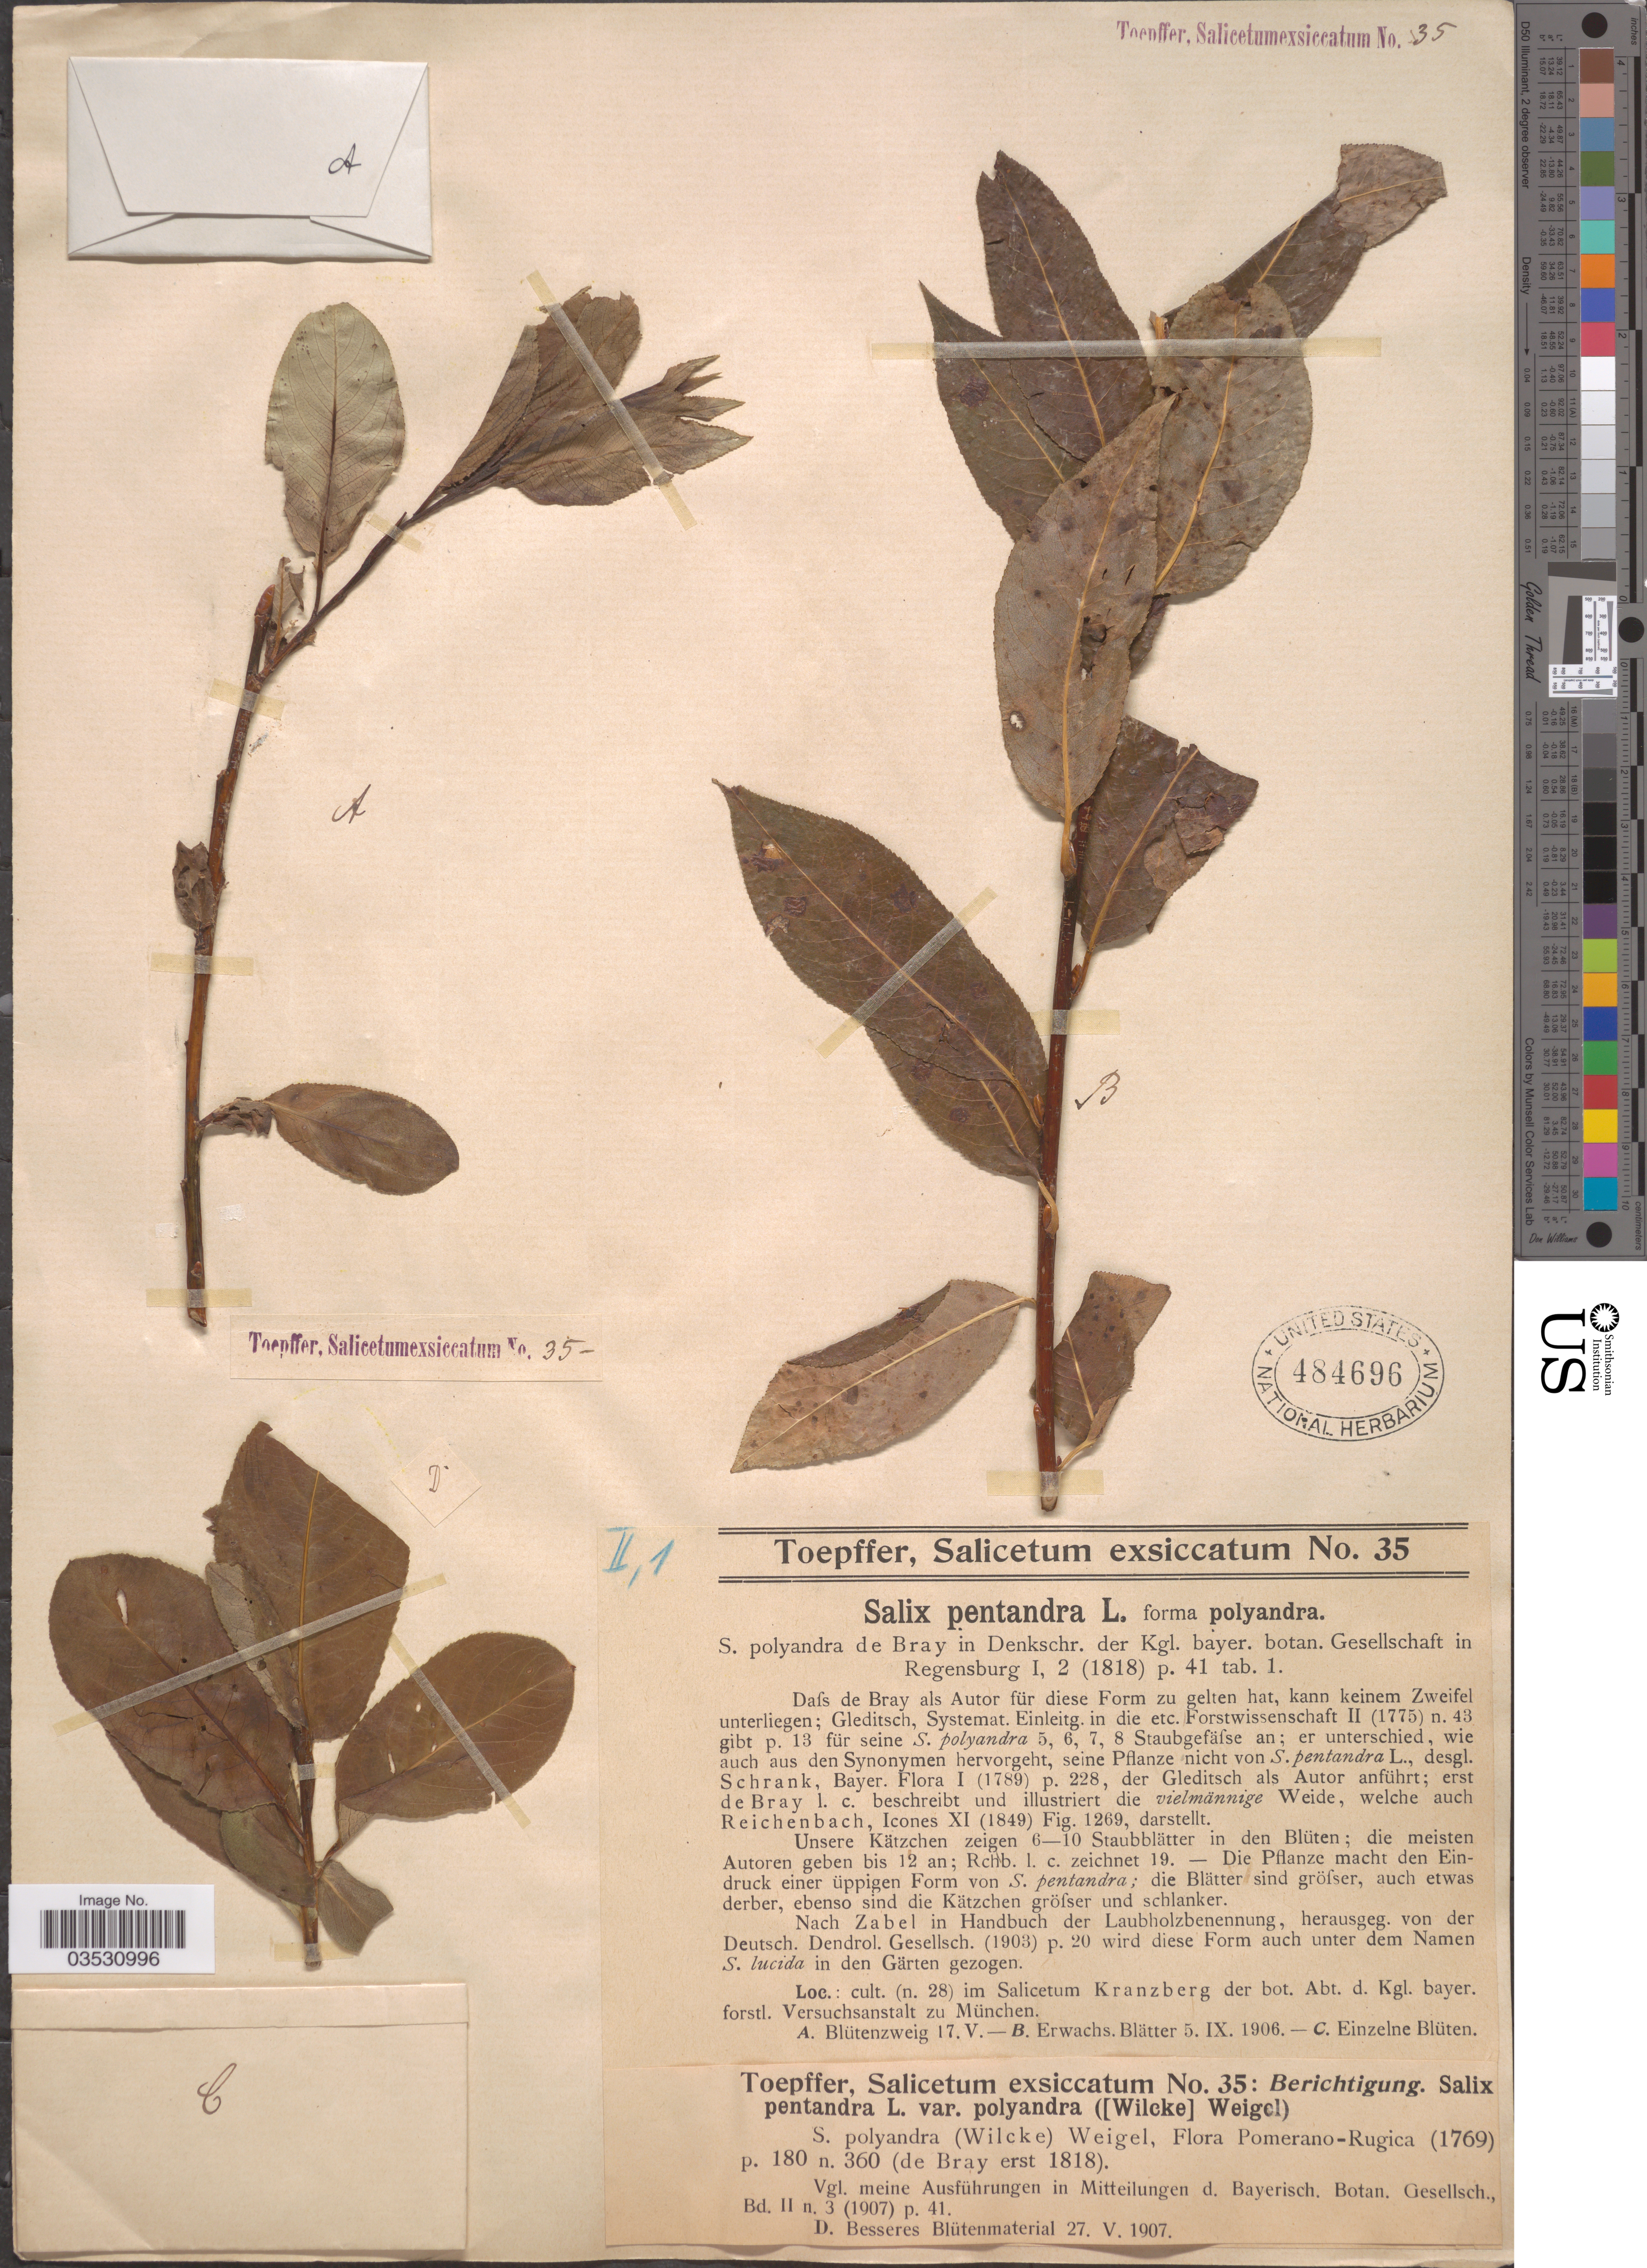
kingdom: Plantae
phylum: Tracheophyta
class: Magnoliopsida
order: Malpighiales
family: Salicaceae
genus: Salix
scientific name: Salix pentandra var. polyandra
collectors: A. Toepffer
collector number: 35?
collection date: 1907-05-27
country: Germany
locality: Vgl. meine Ausführungen in Mitteilungen d. Bayerisch. Botan. Gesellsch.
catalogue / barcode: US 484696